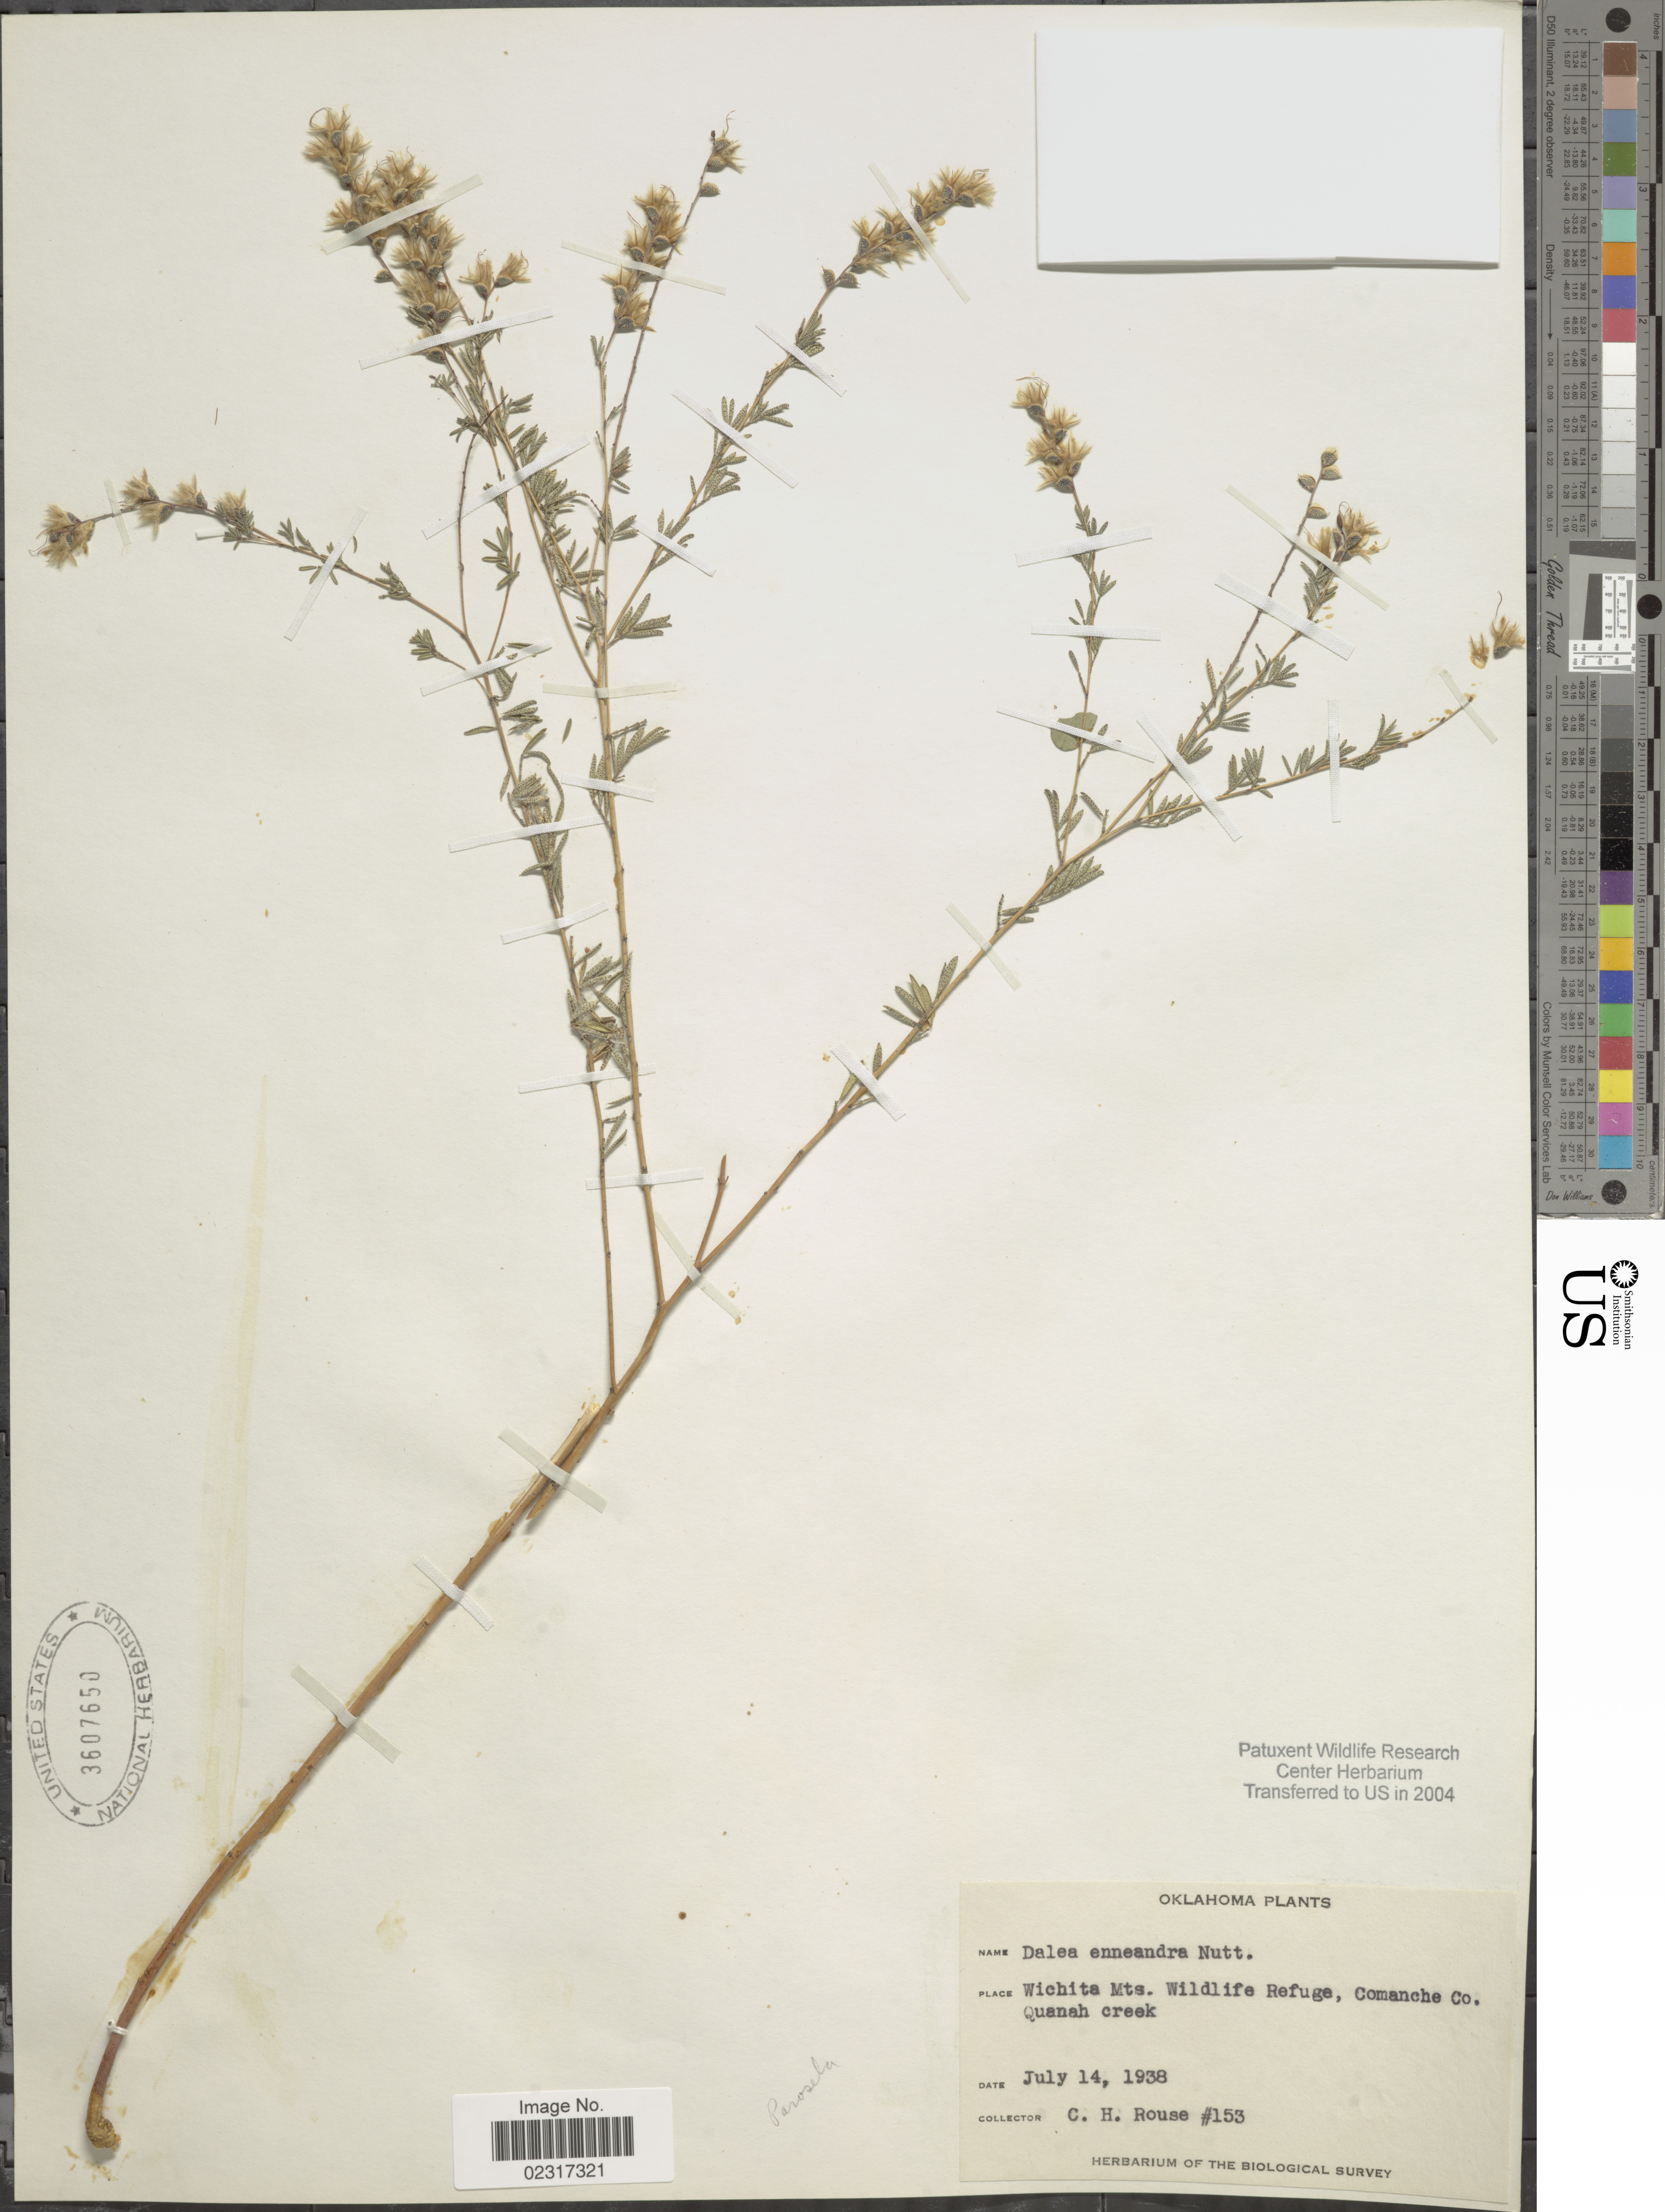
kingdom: Plantae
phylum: Tracheophyta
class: Magnoliopsida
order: Fabales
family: Fabaceae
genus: Dalea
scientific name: Dalea enneandra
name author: Nutt.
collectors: C. Rouse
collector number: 153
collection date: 1938-07-14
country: United States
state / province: Oklahoma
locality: Whichita Mts. Wildlife Refuge, Comanche Co.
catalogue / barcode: US 3607650